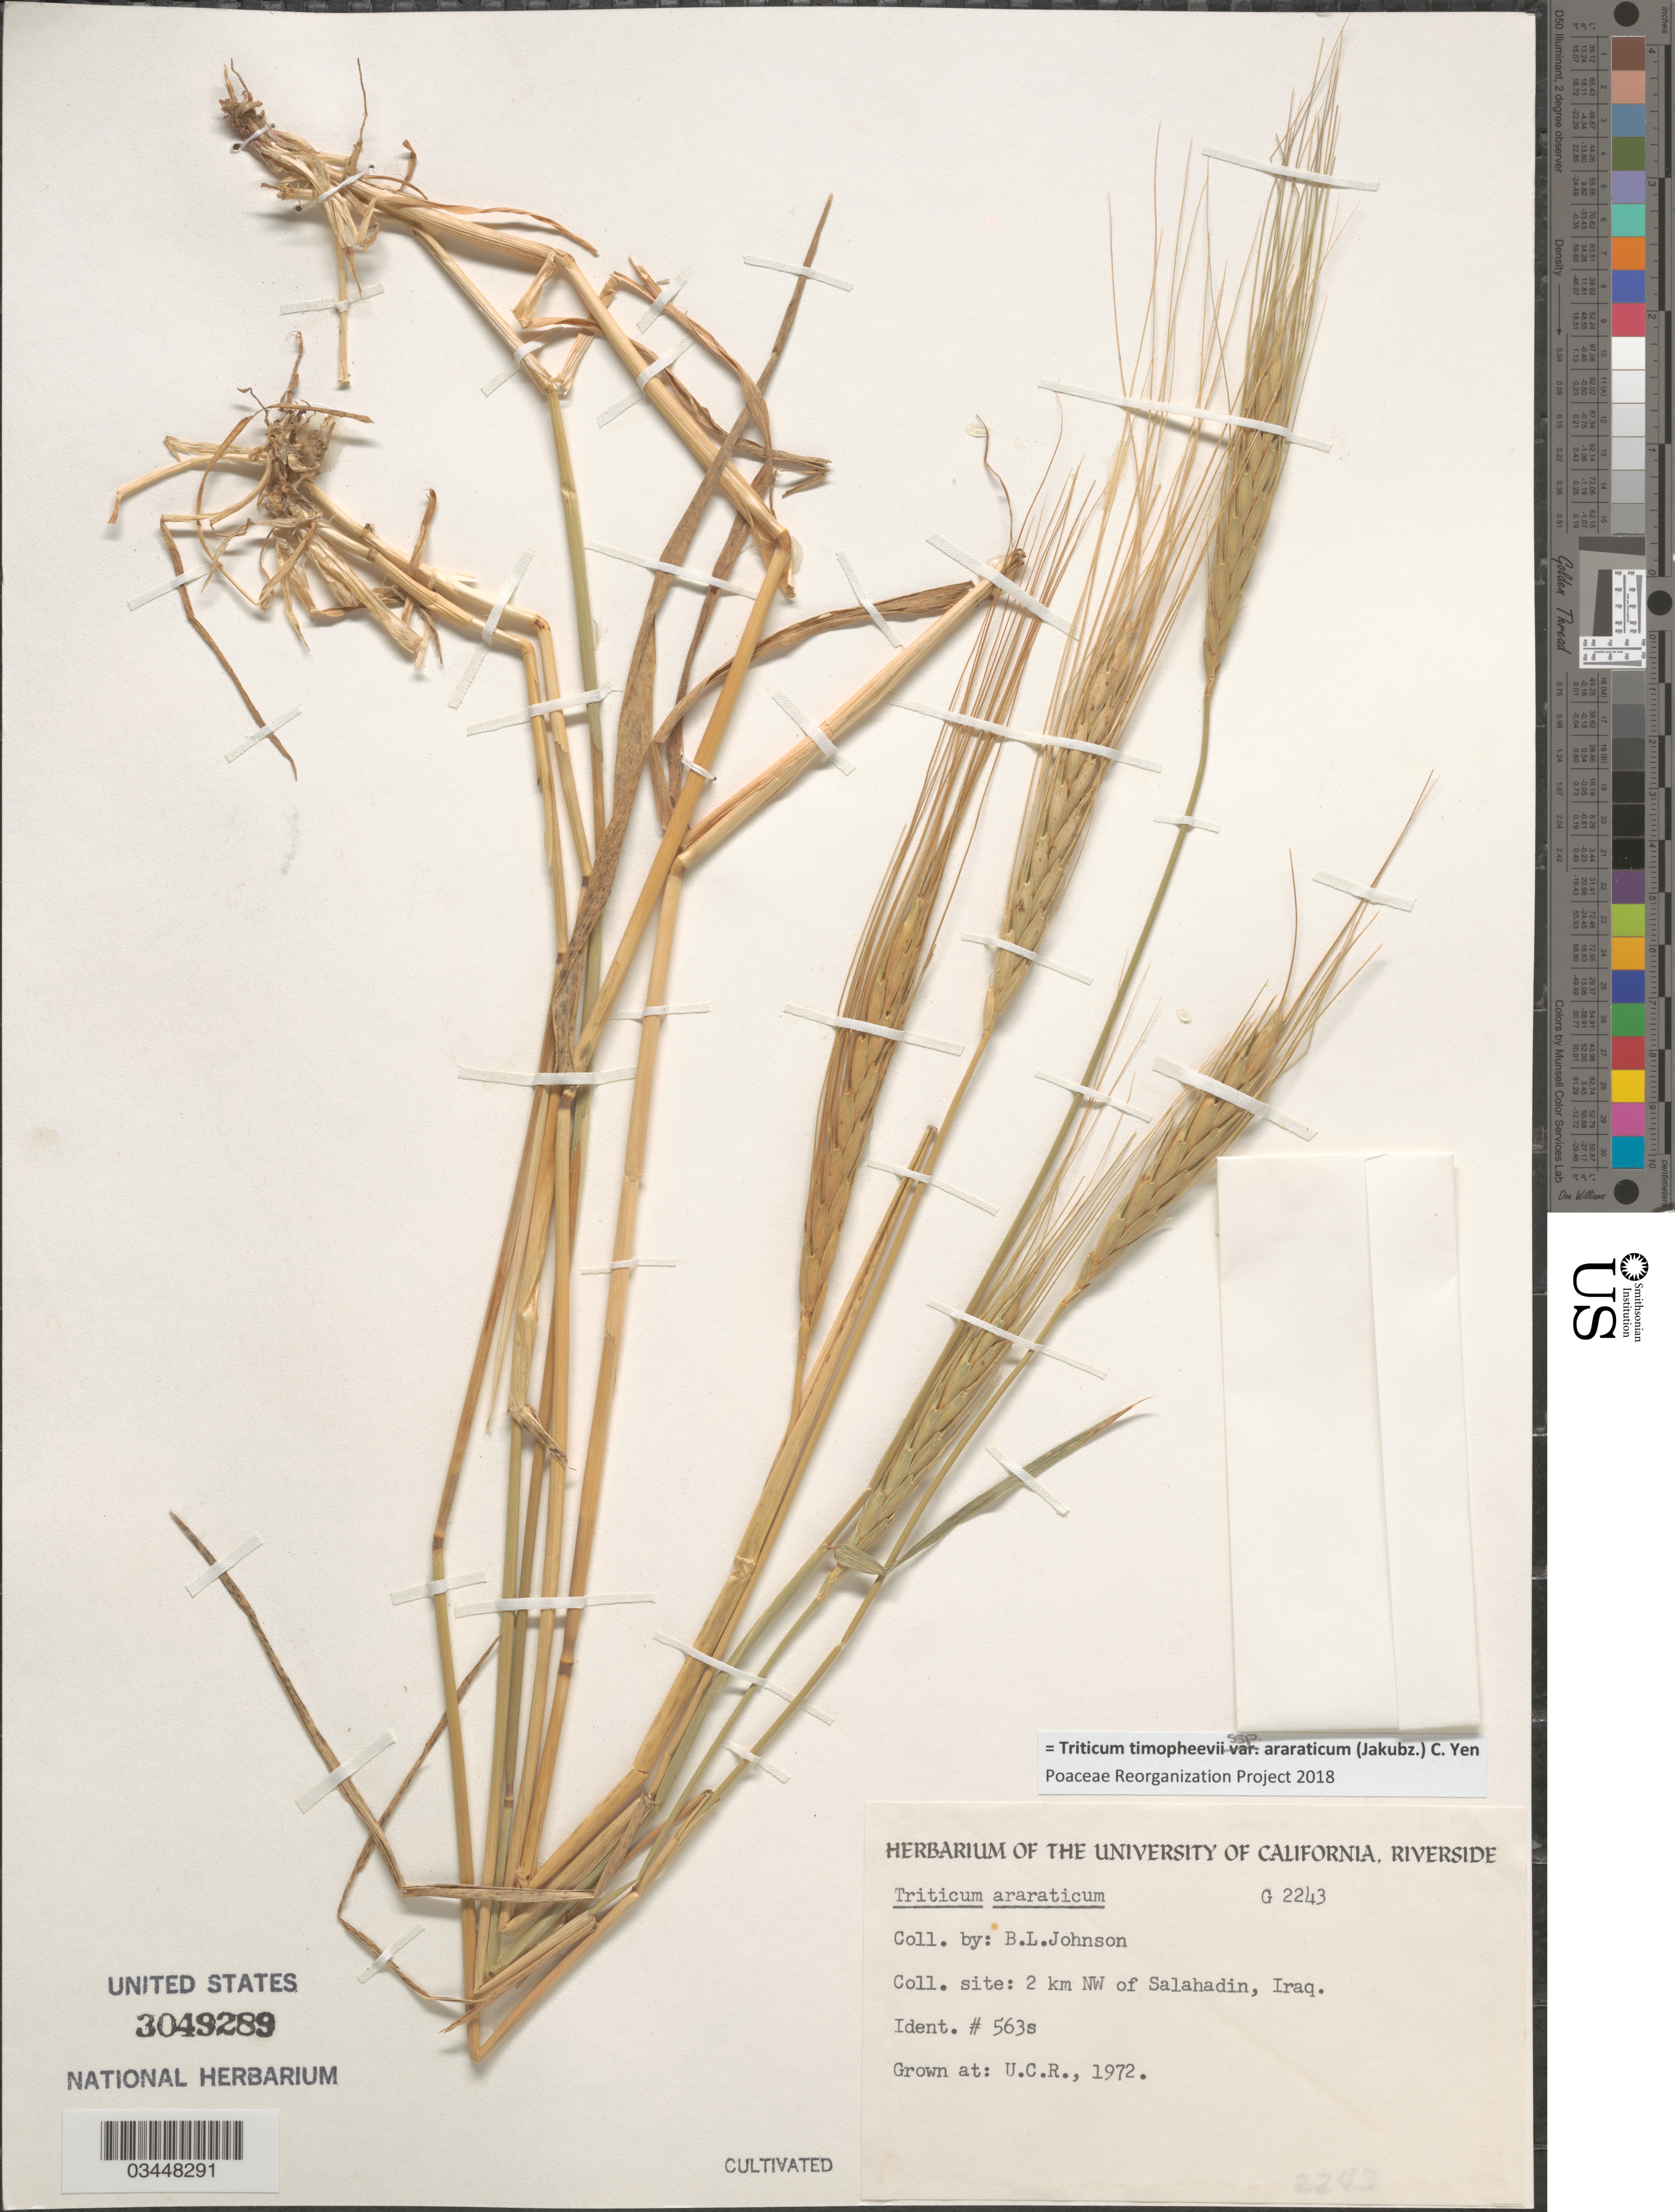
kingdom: Plantae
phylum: Tracheophyta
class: Liliopsida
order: Poales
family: Poaceae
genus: Triticum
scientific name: Triticum timopheevii subsp. araraticum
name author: (Jakubz.) C. Yen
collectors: ex herb. Univ. of California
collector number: G2243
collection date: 1972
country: United States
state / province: California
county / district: Riverside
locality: U.C.R.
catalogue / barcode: US 3049289